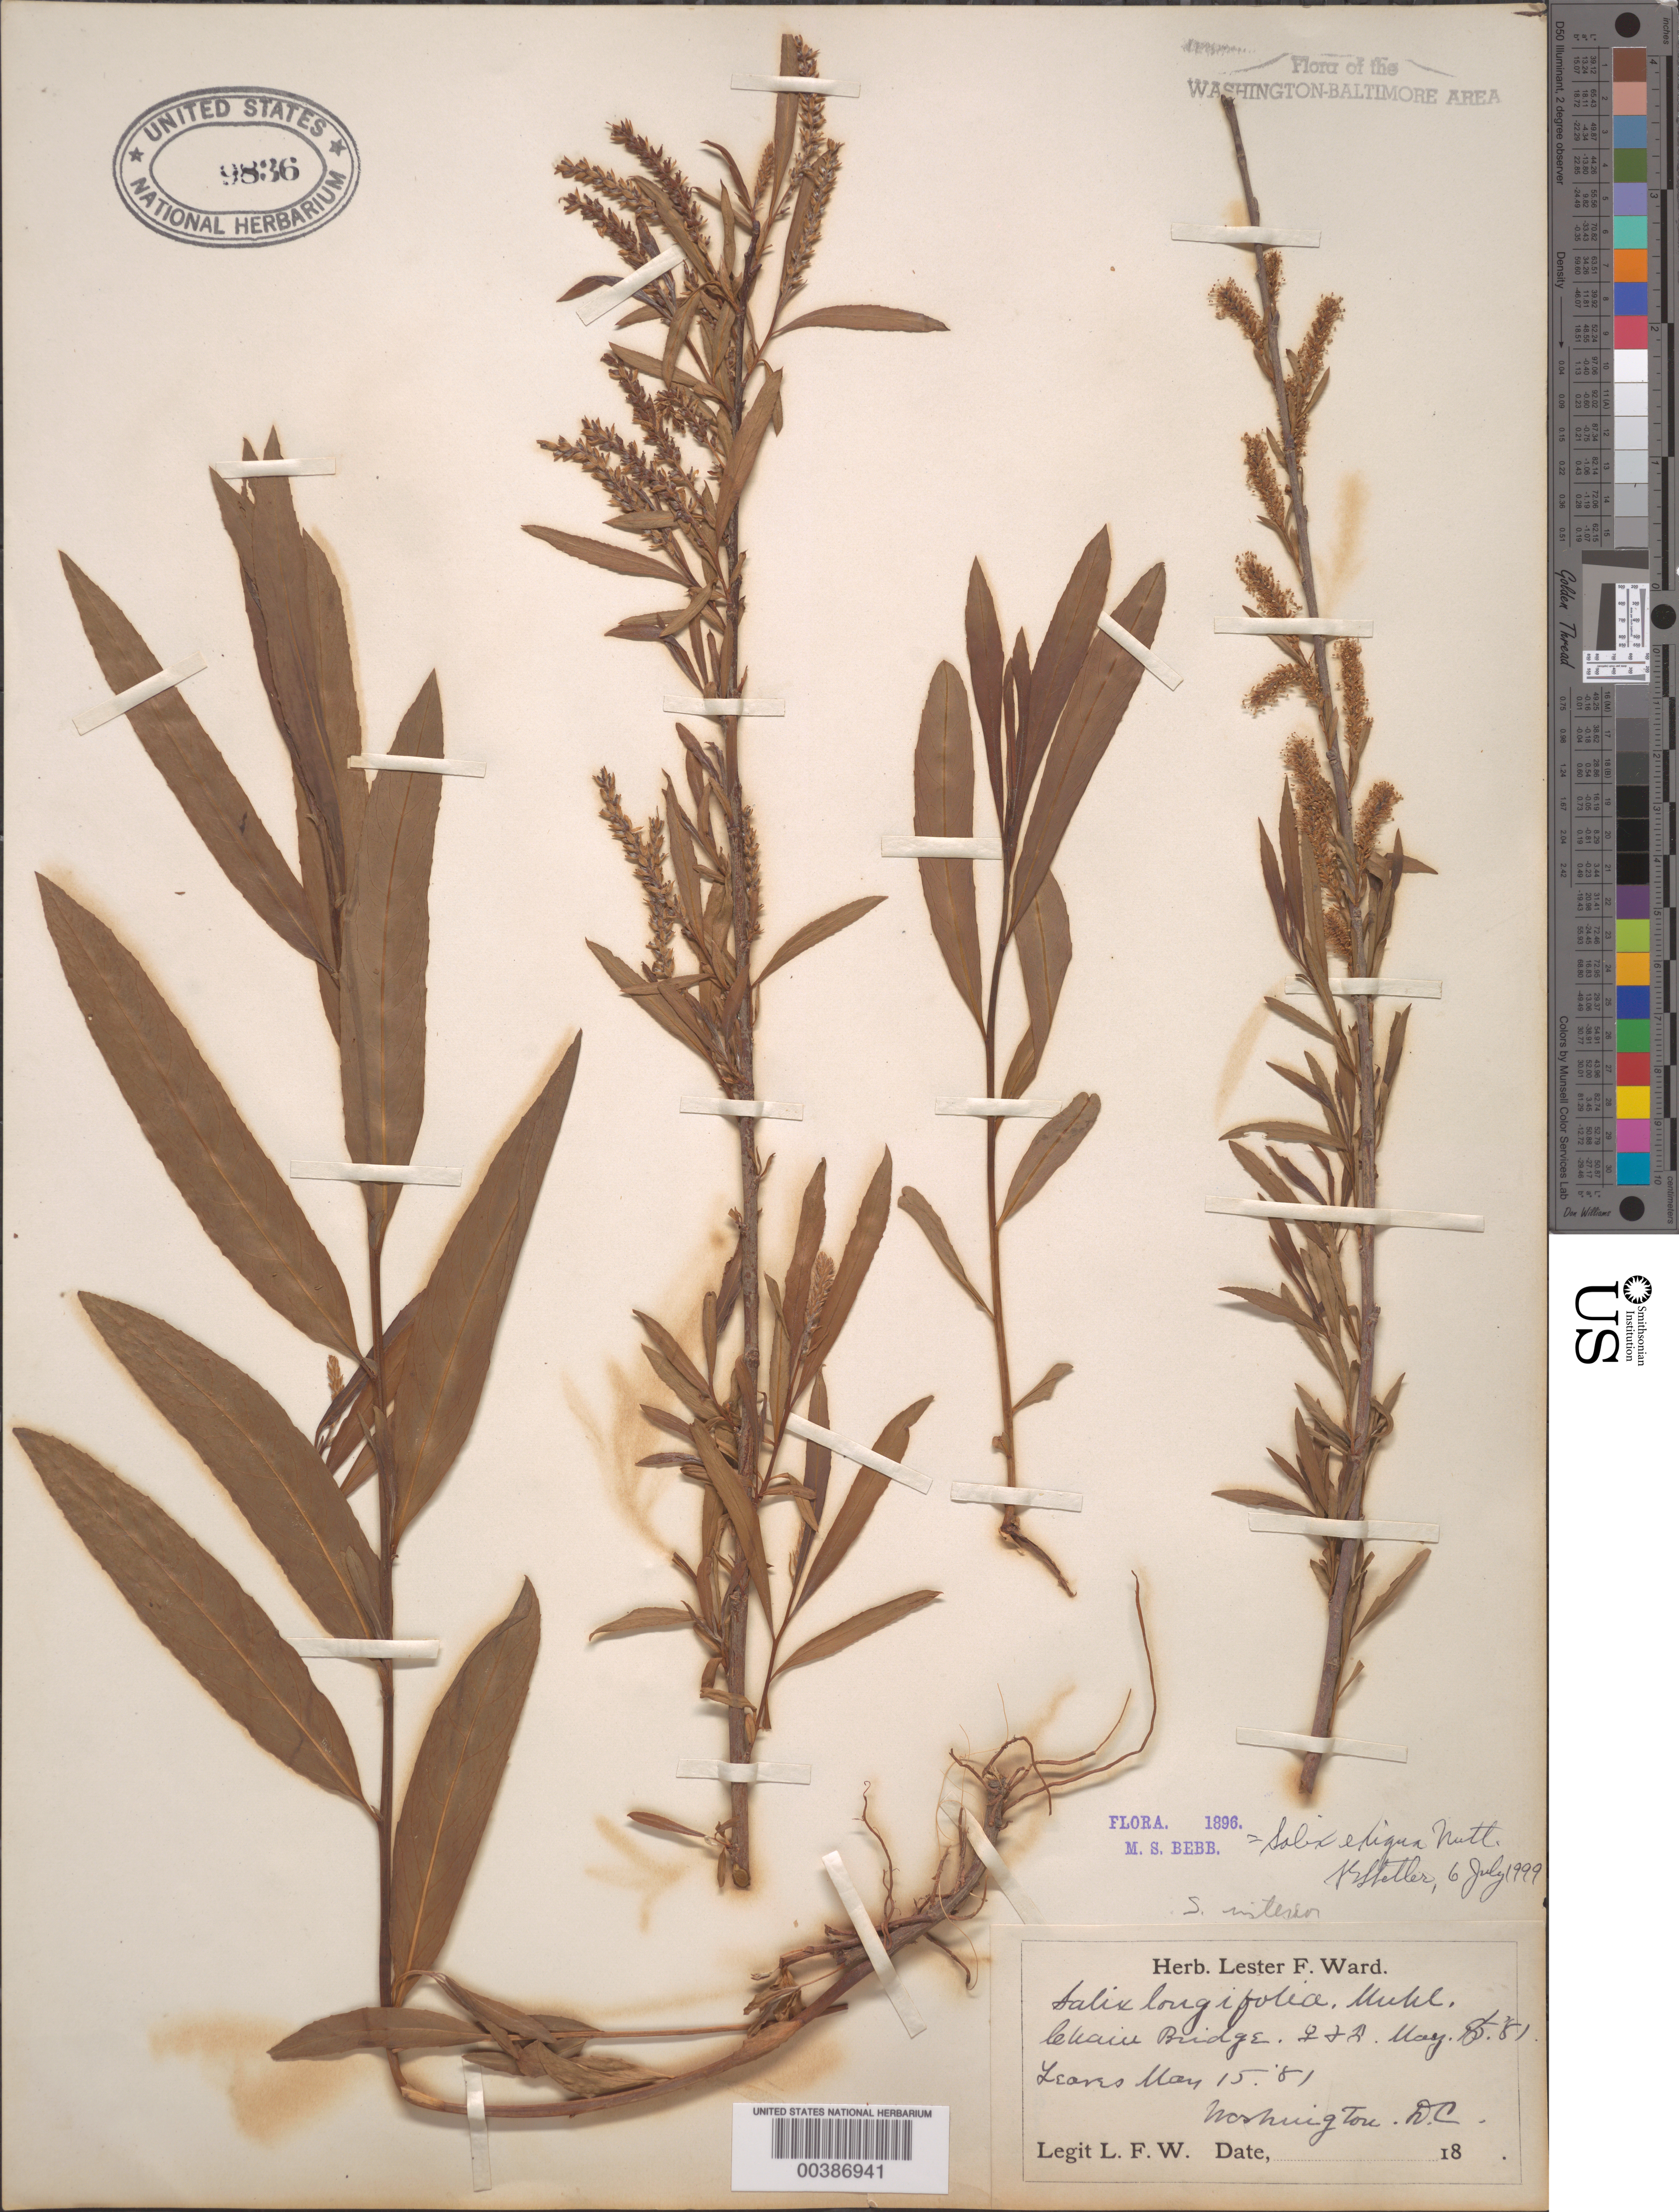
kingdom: Plantae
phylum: Tracheophyta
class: Magnoliopsida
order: Malpighiales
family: Salicaceae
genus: Salix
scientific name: Salix exigua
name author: Nutt.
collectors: L. F. Ward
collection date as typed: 05 May 1881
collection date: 1881-05-05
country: United States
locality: Chain Bridge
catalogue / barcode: US 9836